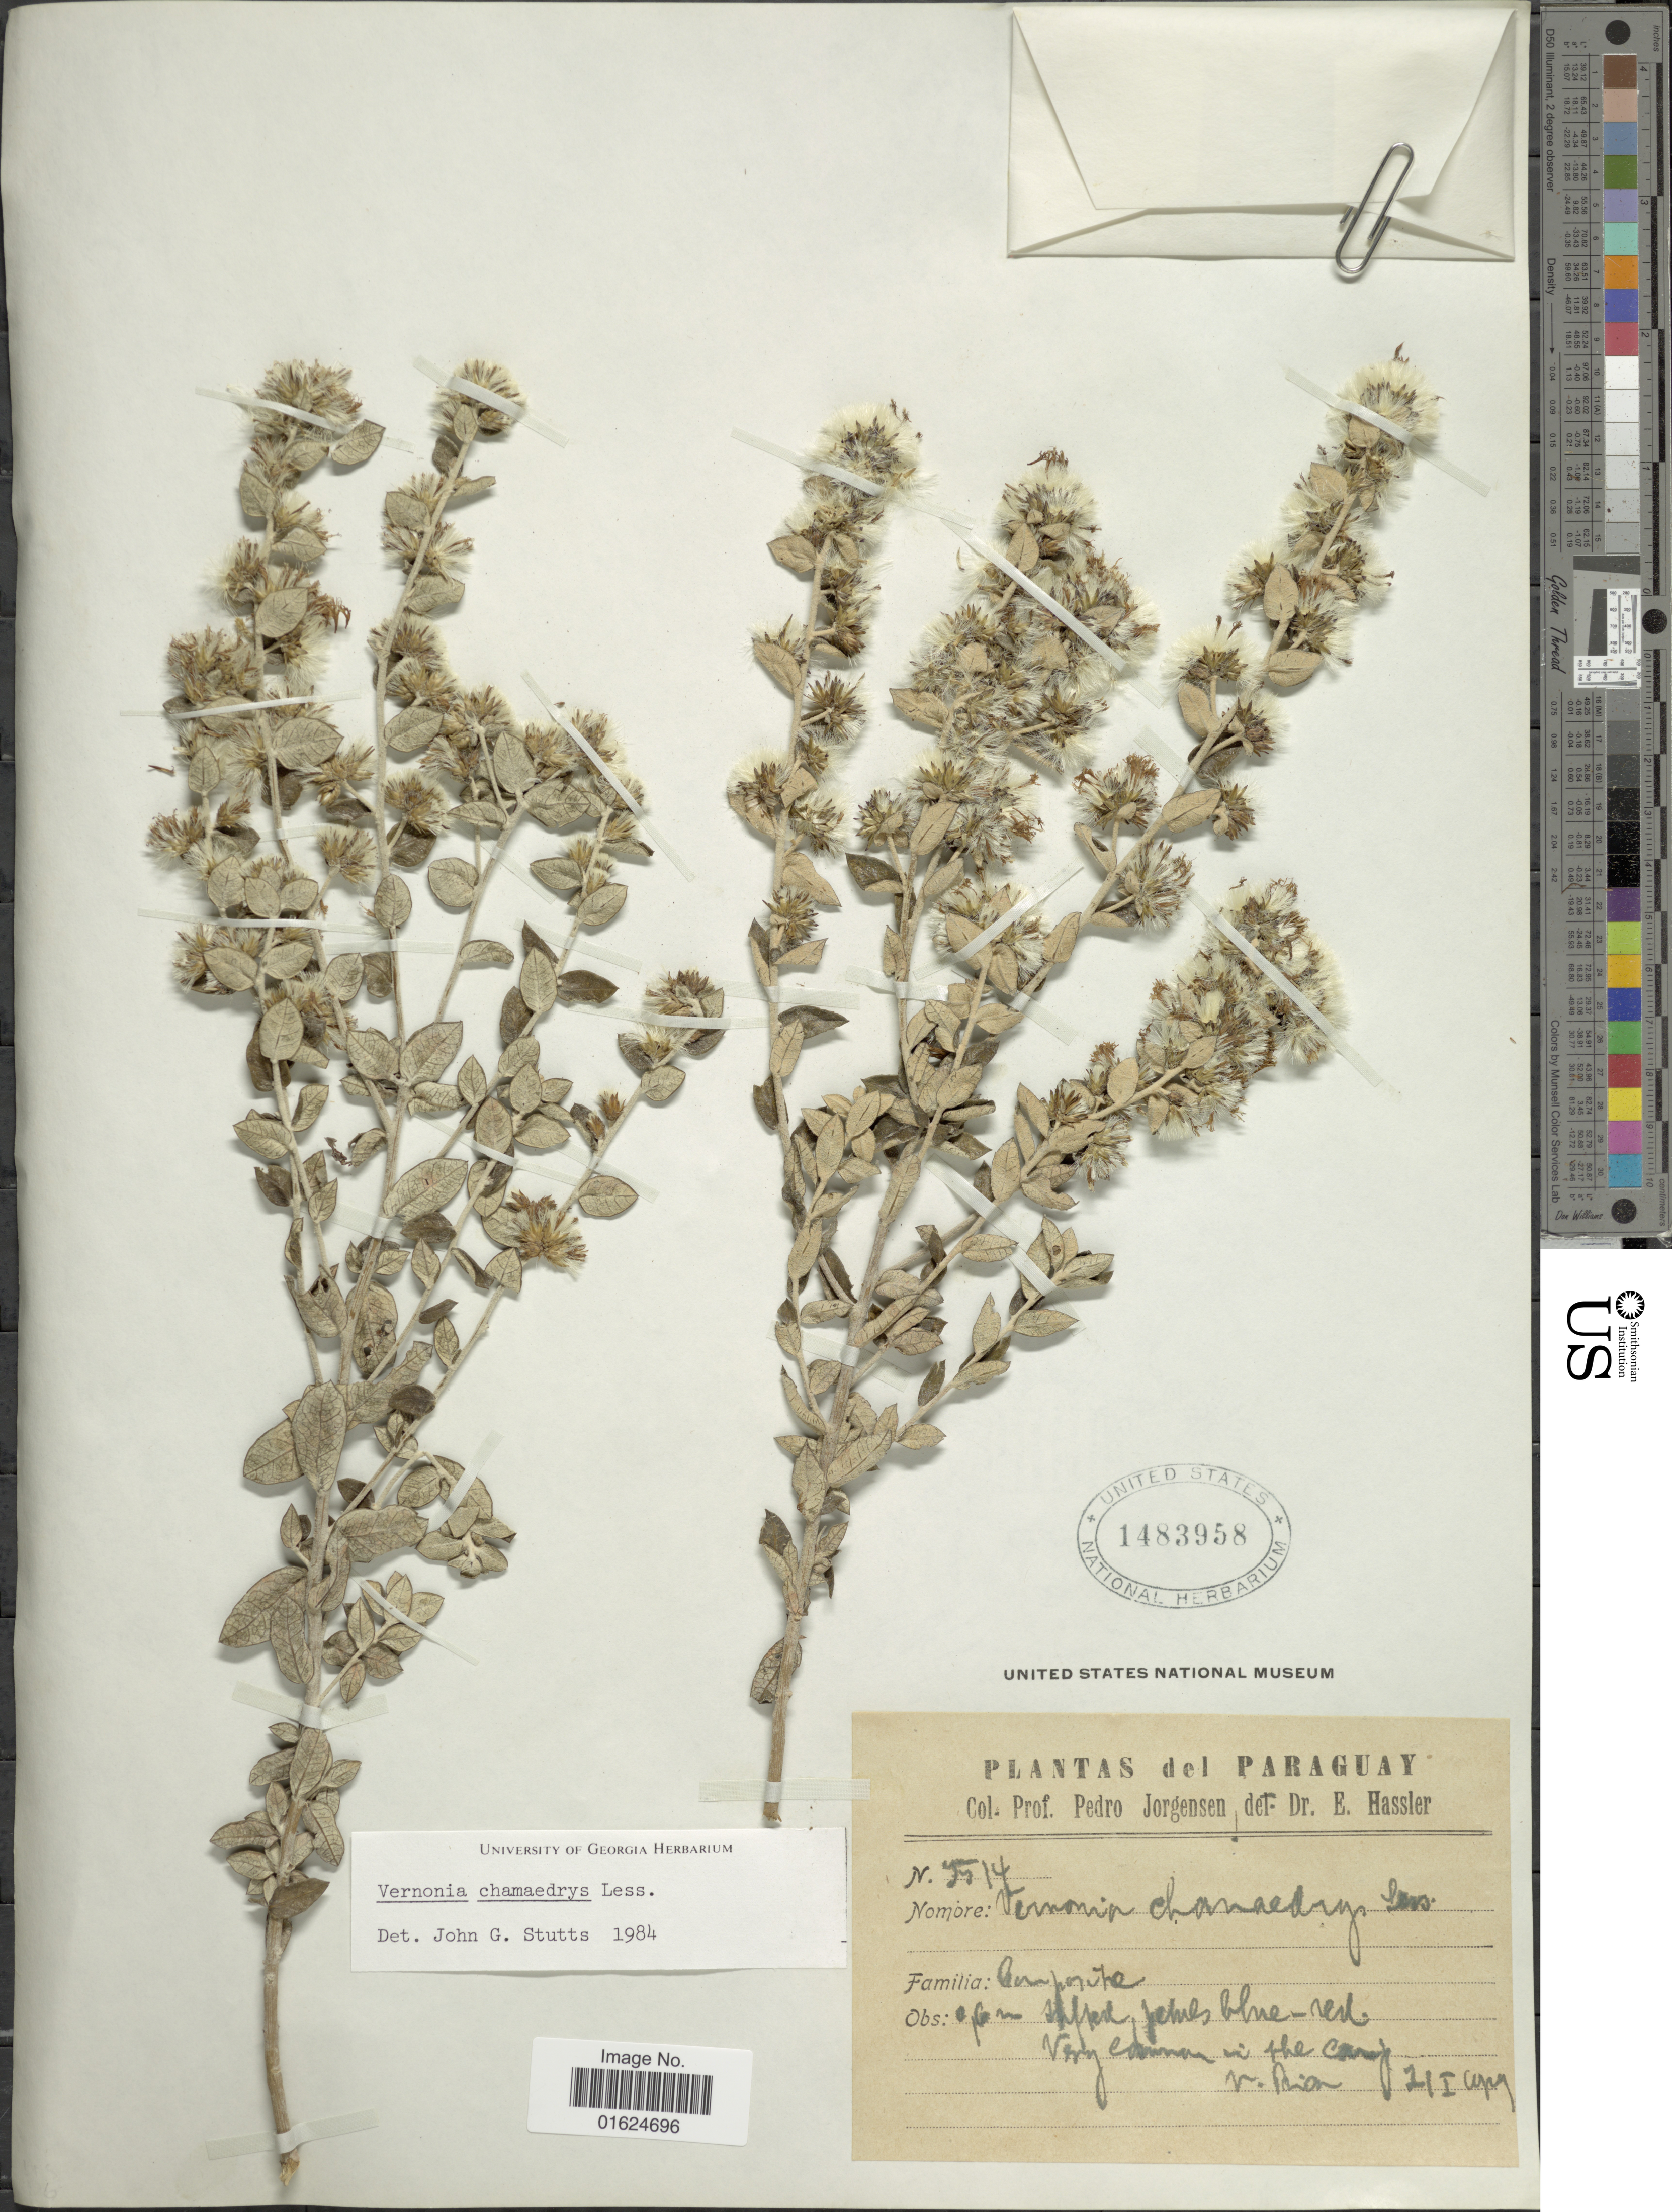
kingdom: Plantae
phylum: Tracheophyta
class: Magnoliopsida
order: Asterales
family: Asteraceae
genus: Vernonanthura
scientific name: Vernonanthura chamaedrys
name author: (Less.) H. Rob.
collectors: P. Jörgensen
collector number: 14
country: Paraguay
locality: V. Rica.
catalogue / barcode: US 1483958